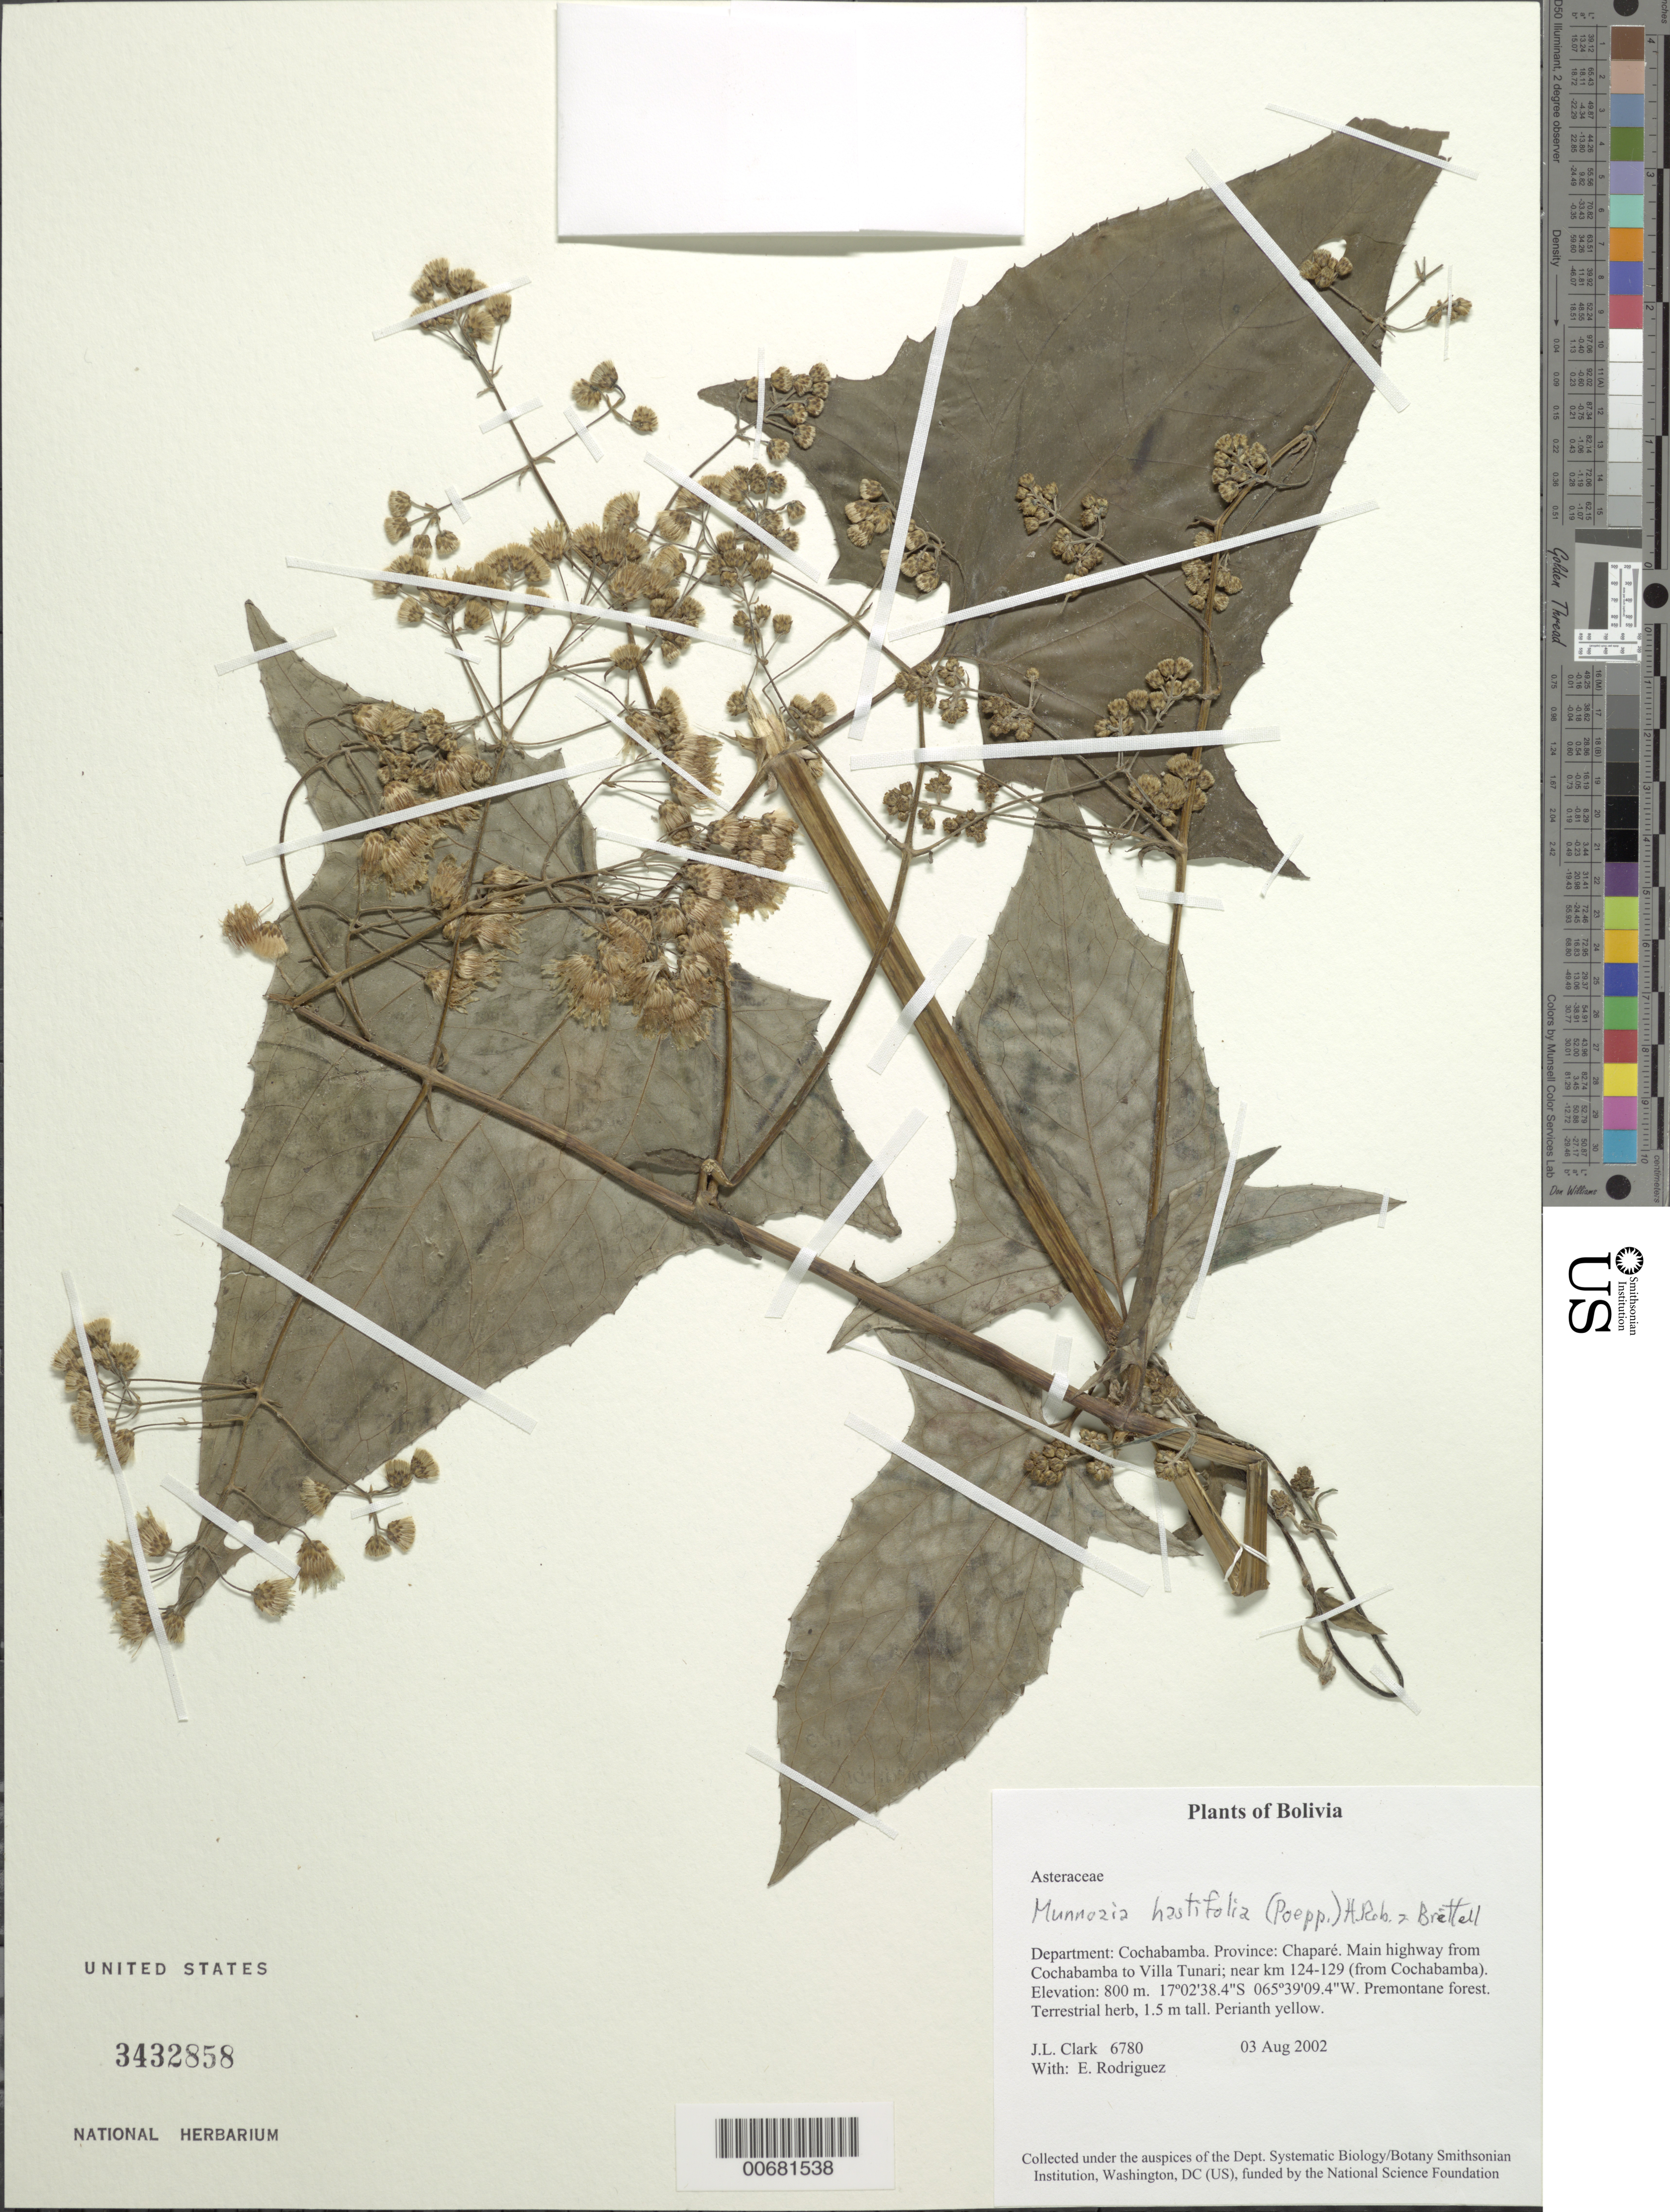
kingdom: Plantae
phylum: Tracheophyta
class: Magnoliopsida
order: Asterales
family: Asteraceae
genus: Munnozia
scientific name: Munnozia hastifolia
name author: (Poepp.) H. Rob. & Brettell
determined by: Funk, Vicki A., (BOT), Smithsonian Institution - National Museum of Natural History (UNITED STATES)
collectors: J. L. Clark & E. Rodriguez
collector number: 06780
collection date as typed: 03 Aug 2002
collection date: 2002-08-03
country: Bolivia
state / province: Cochabamba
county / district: Chaparé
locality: Main highway from Cochabamba to Villa Tunari; near km 124-129 (from Cochabamba).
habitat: Premontane forest.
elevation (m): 800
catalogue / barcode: US 3432858